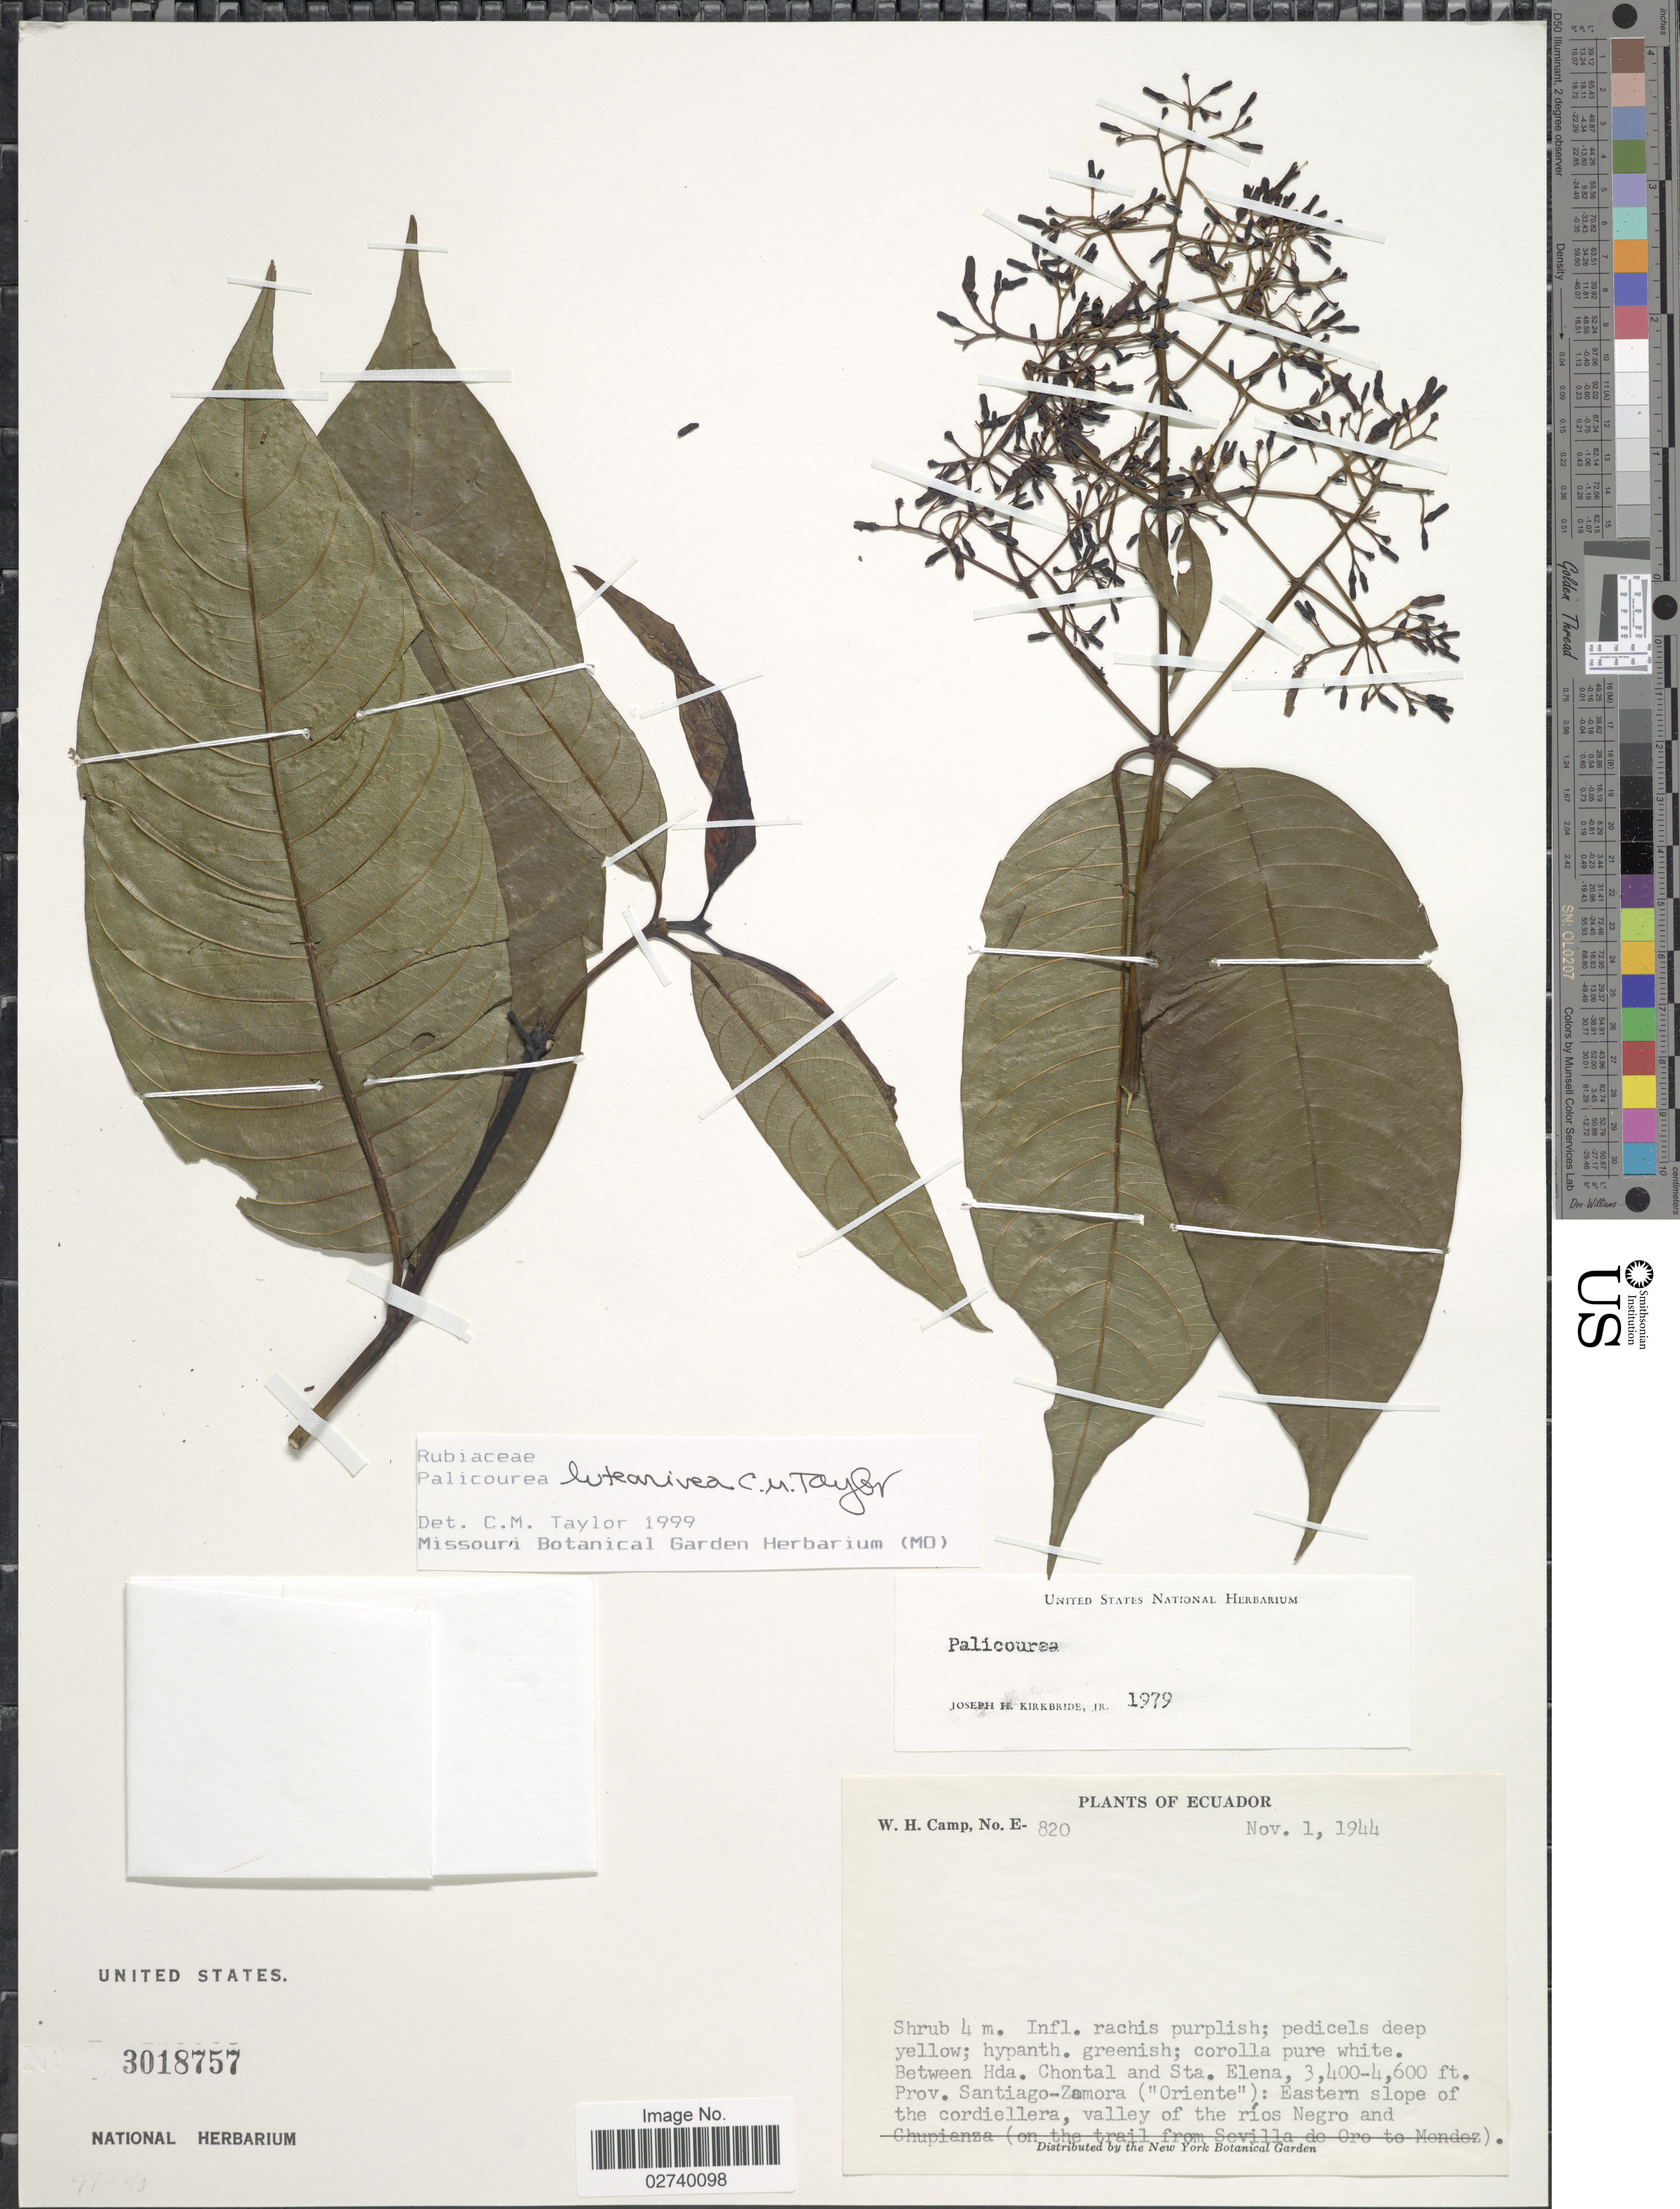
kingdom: Plantae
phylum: Tracheophyta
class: Magnoliopsida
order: Gentianales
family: Rubiaceae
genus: Palicourea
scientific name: Palicourea luteonivea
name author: C.M. Taylor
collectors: W. H. Camp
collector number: E-820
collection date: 1944-11-01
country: Ecuador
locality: Between Hda. Chontal and Sta. Elena, Prov. Santiago-Zamora ("Oriente"): Eastern slope of the cordillera, valley of the rios Negro and Chupianza (on the trail from Sevilla de Oro to Mendez)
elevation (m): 1036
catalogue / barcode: US 3018757